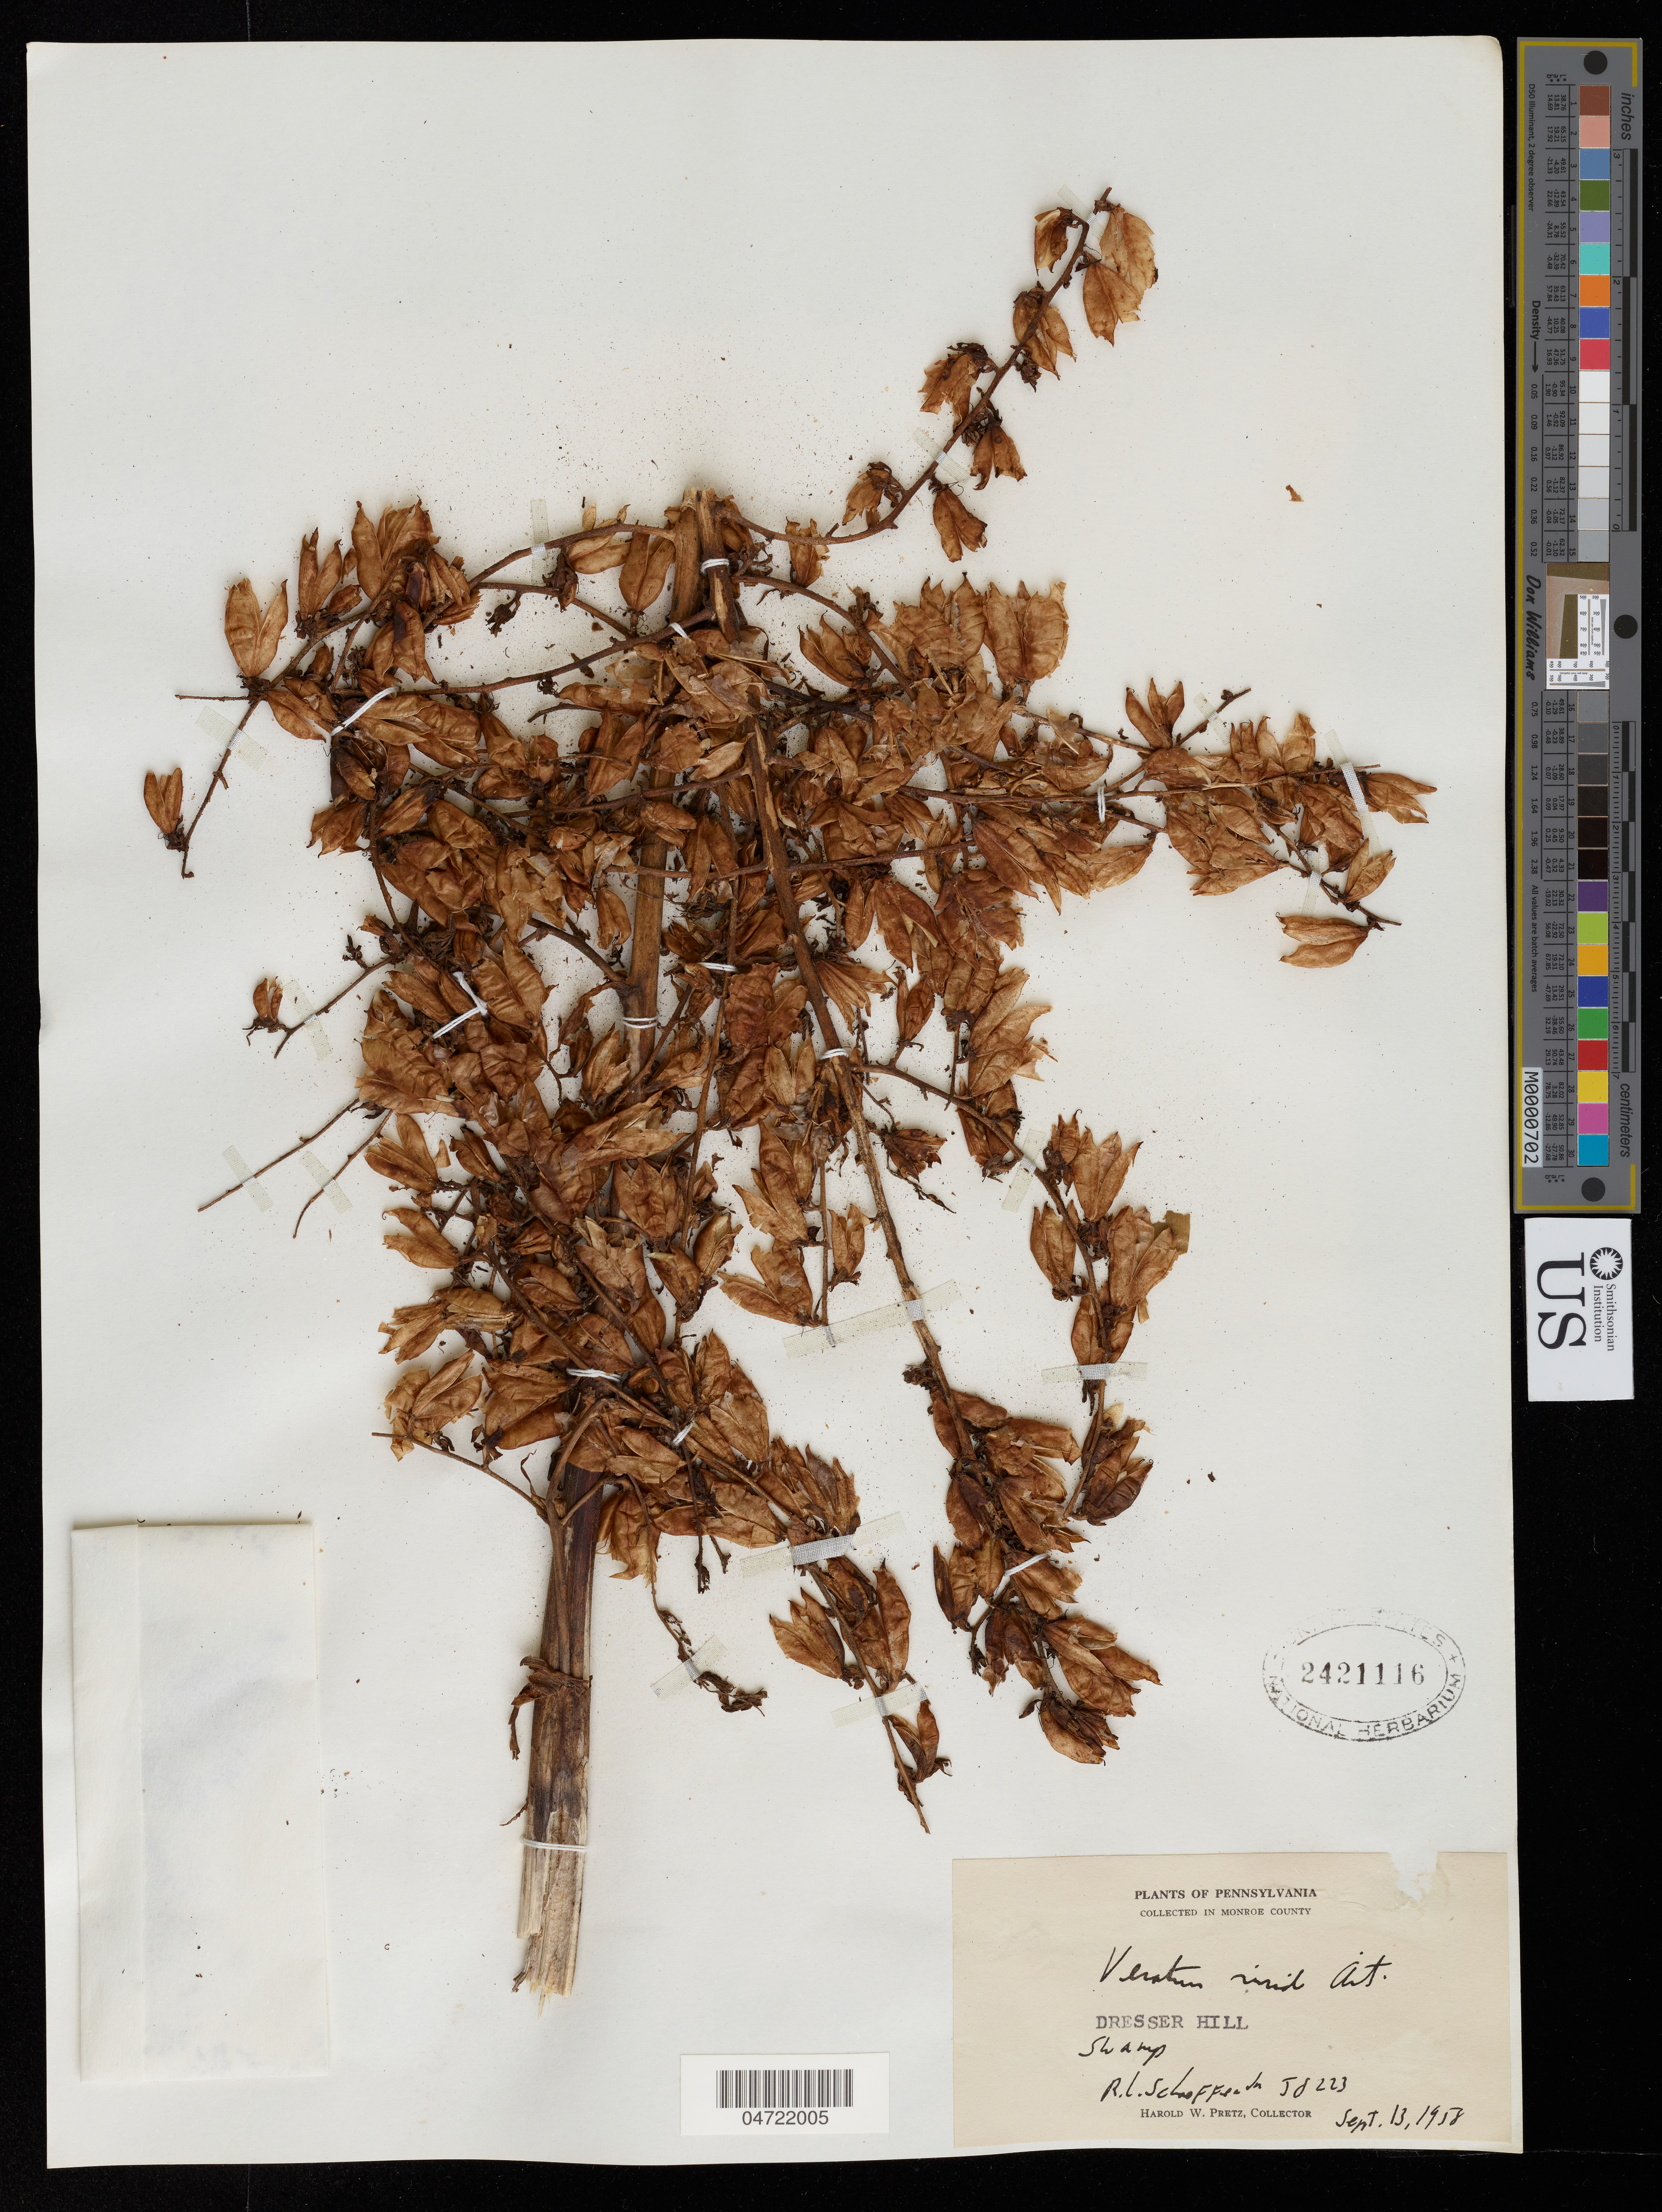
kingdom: Plantae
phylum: Tracheophyta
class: Liliopsida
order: Liliales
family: Melanthiaceae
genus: Veratrum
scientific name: Veratrum viride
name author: Aiton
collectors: H. W. Pretz & R. L. Schaeffer Jr.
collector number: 223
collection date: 1958-09-13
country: United States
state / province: Pennsylvania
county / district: Monroe County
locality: Dresser Hill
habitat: Swamp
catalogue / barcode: US 2421116